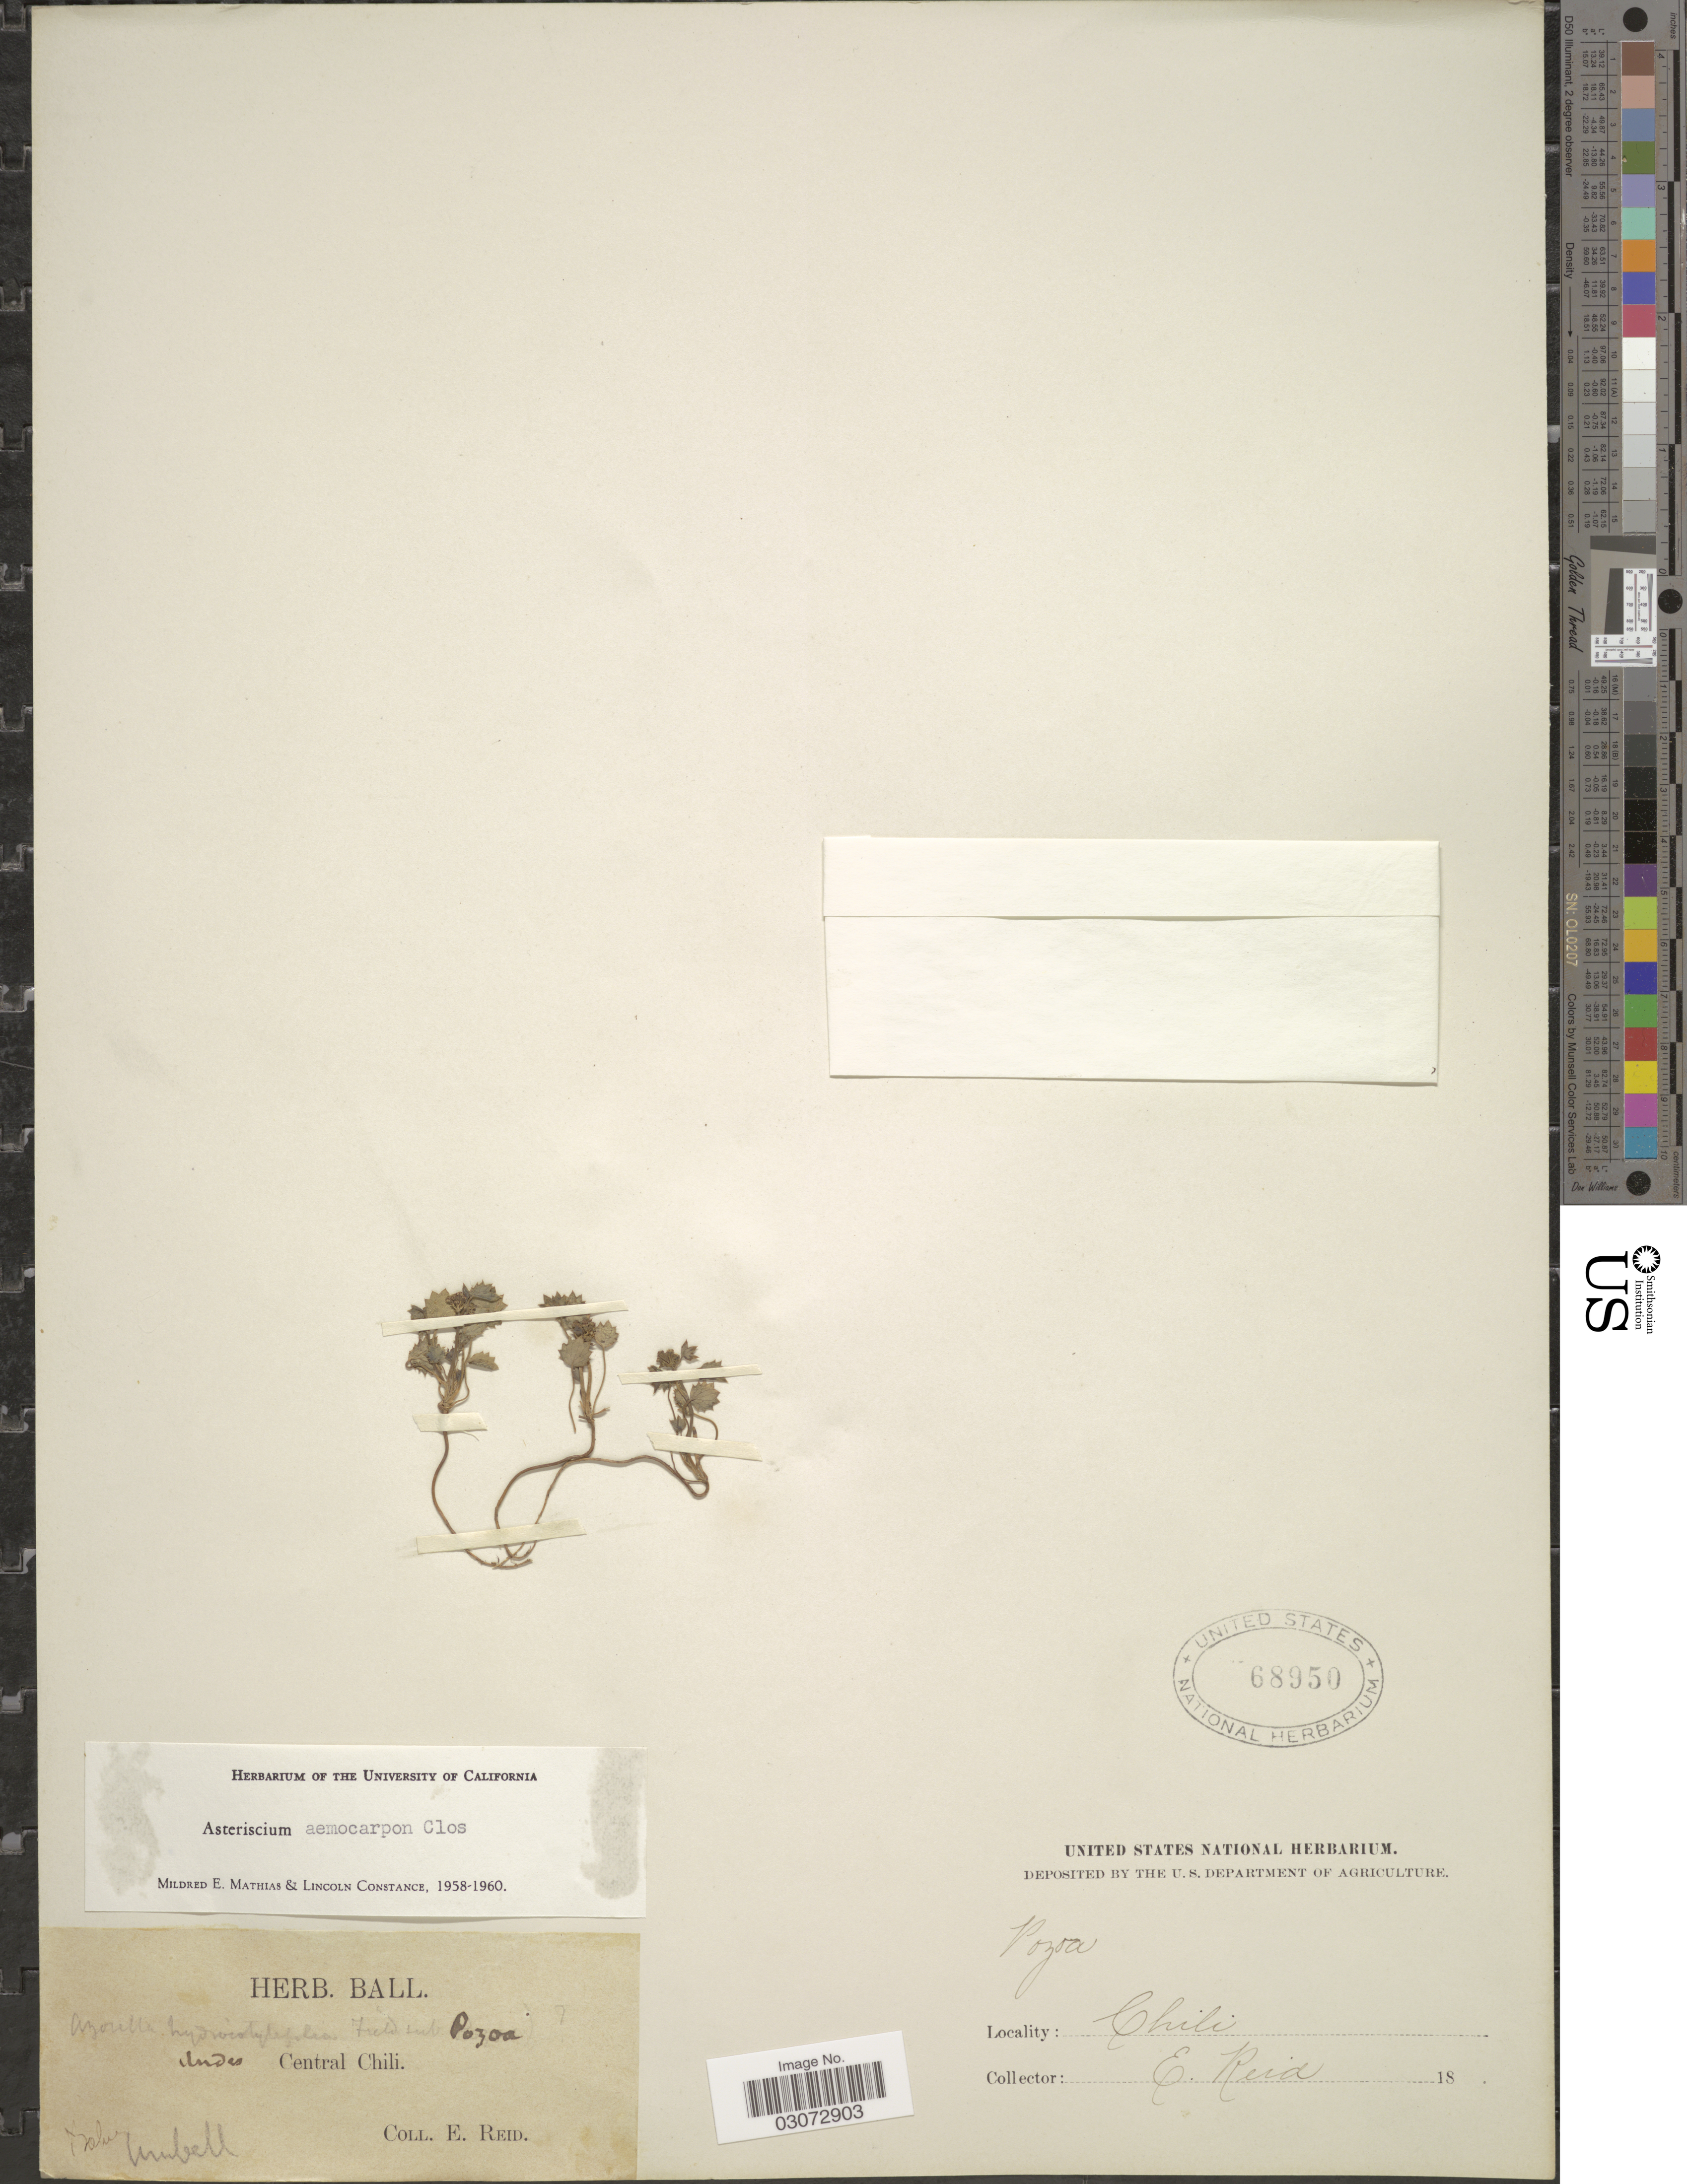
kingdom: Plantae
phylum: Tracheophyta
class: Magnoliopsida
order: Apiales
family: Apiaceae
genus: Asteriscium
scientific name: Asteriscium aemocarpon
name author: Clos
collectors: E. Reid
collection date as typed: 18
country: Chile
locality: Andes. Central Chili.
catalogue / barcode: US 68950